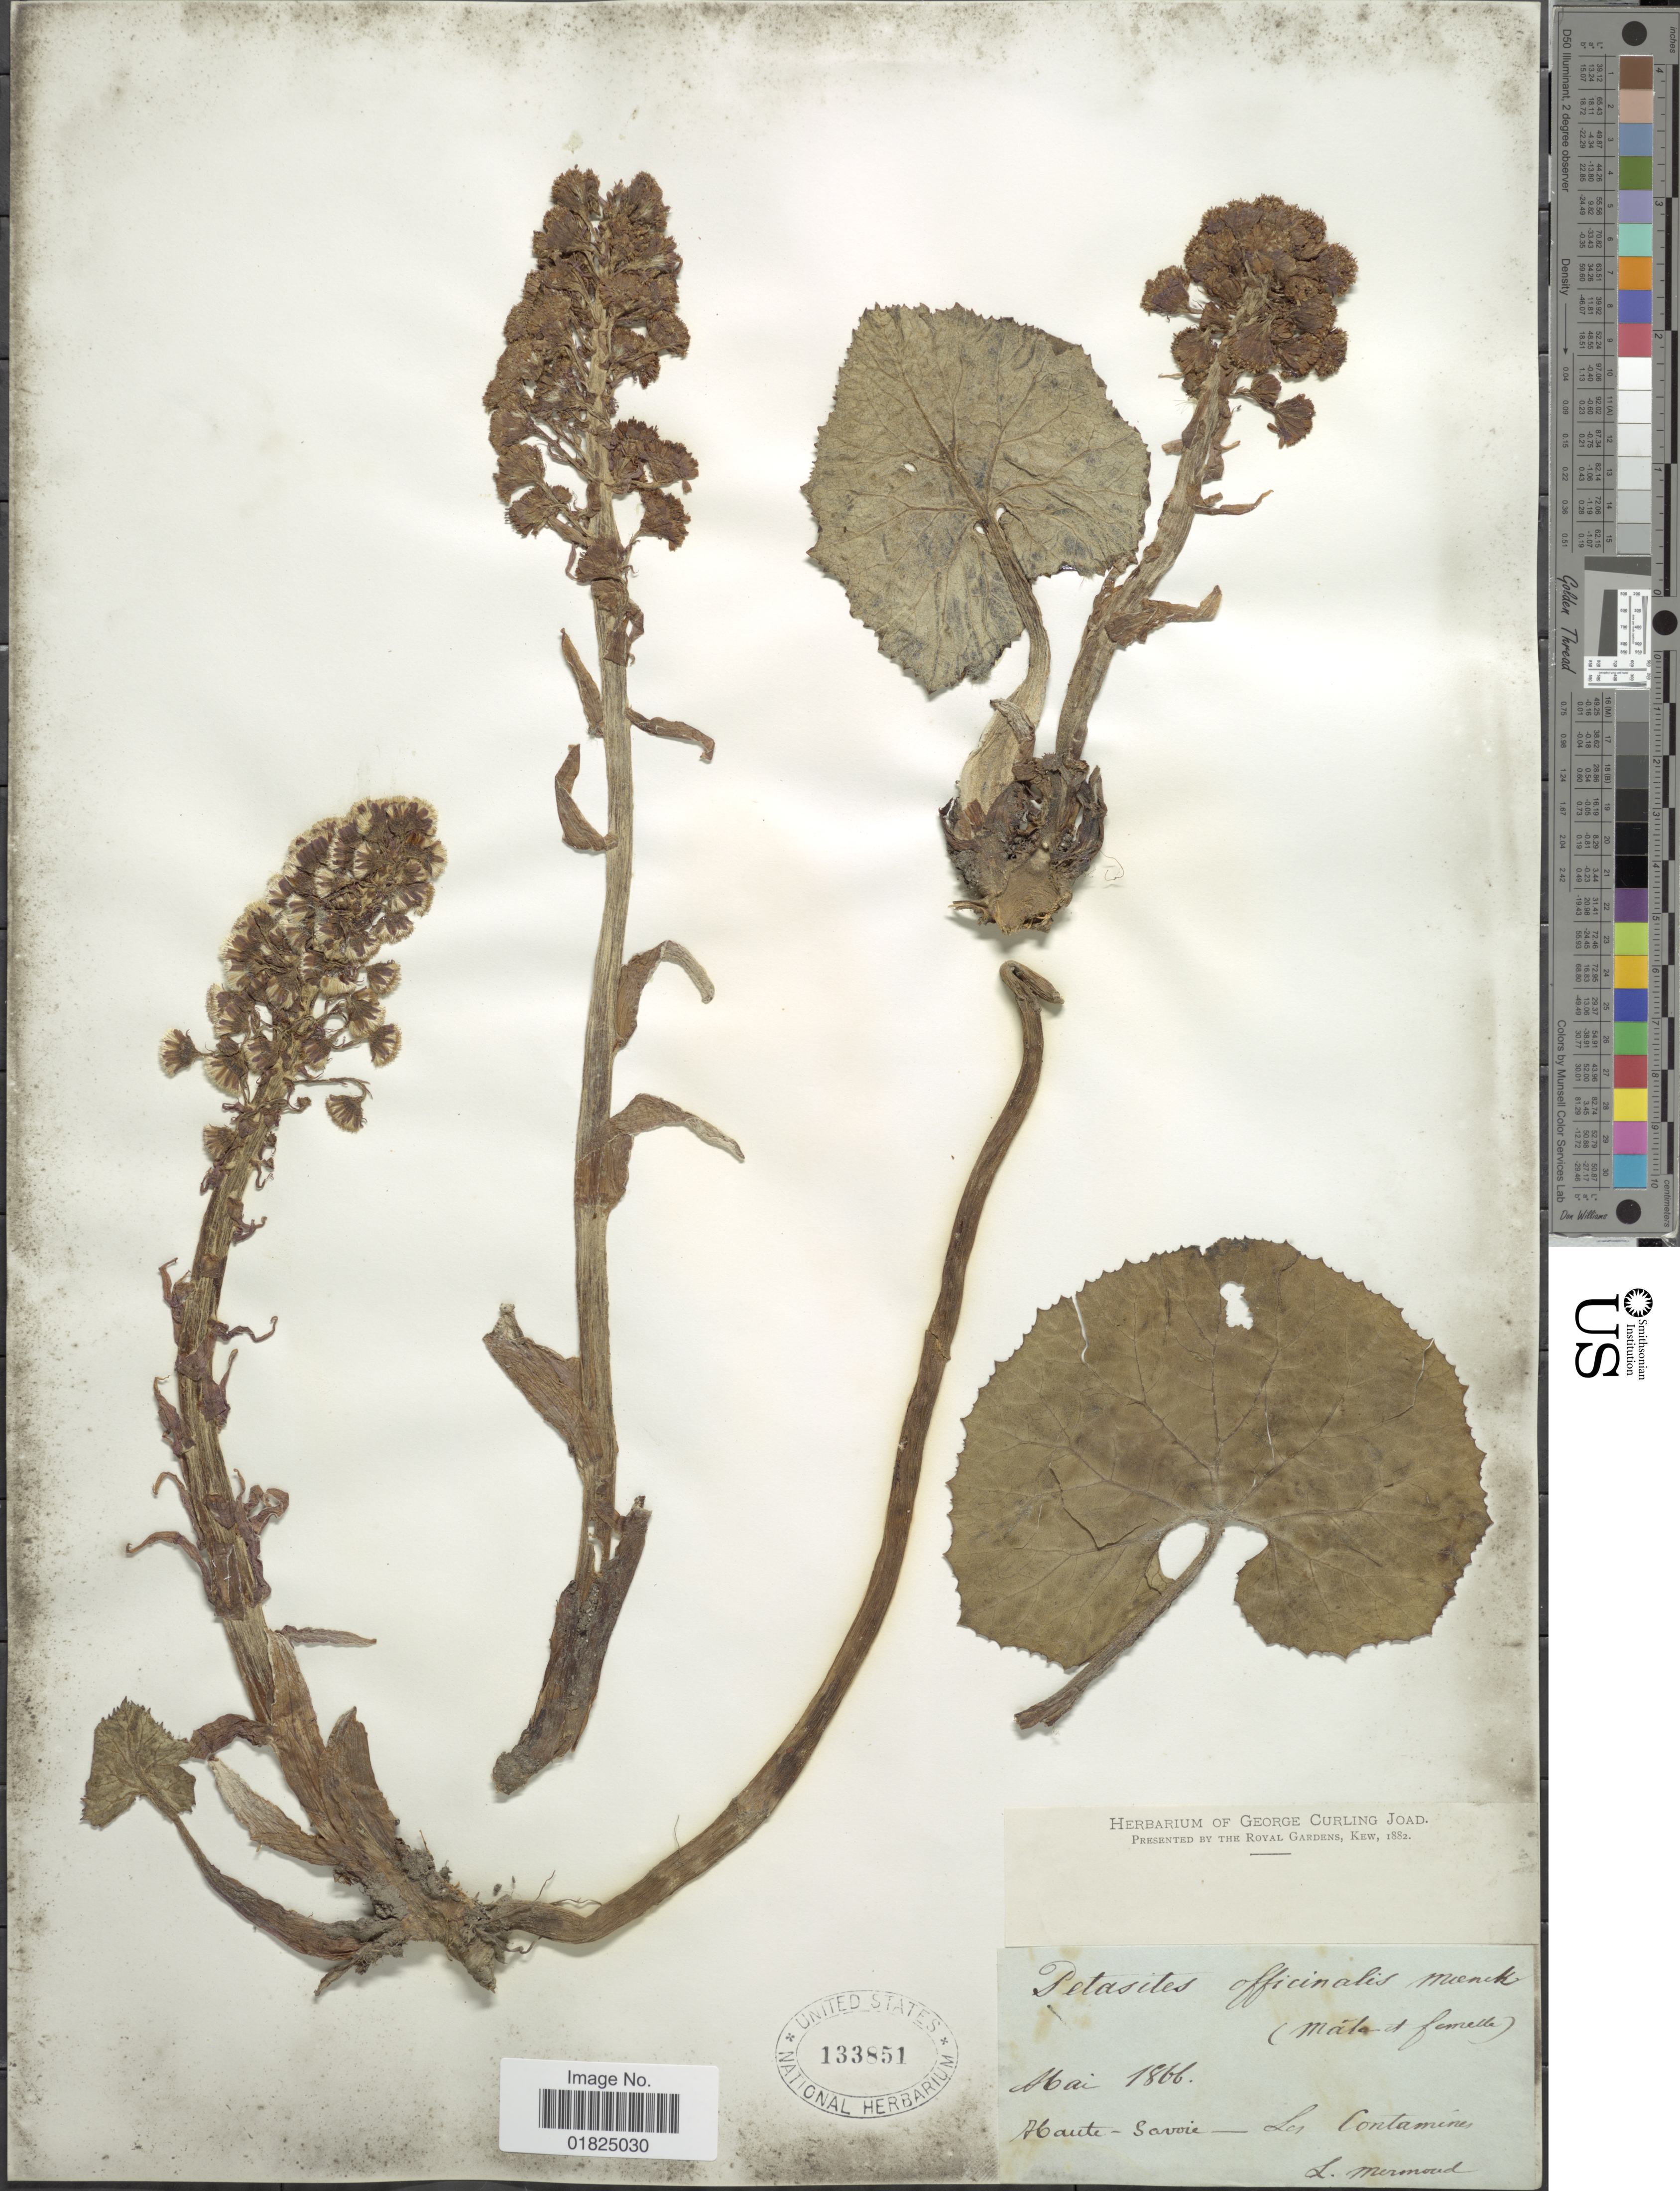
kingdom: Plantae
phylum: Tracheophyta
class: Magnoliopsida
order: Asterales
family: Asteraceae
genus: Petasites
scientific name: Petasites officinalis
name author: L.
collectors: L. Mermoud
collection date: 1866-05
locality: Haute Savoie - Les Contamines [interpreted]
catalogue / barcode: US 133851